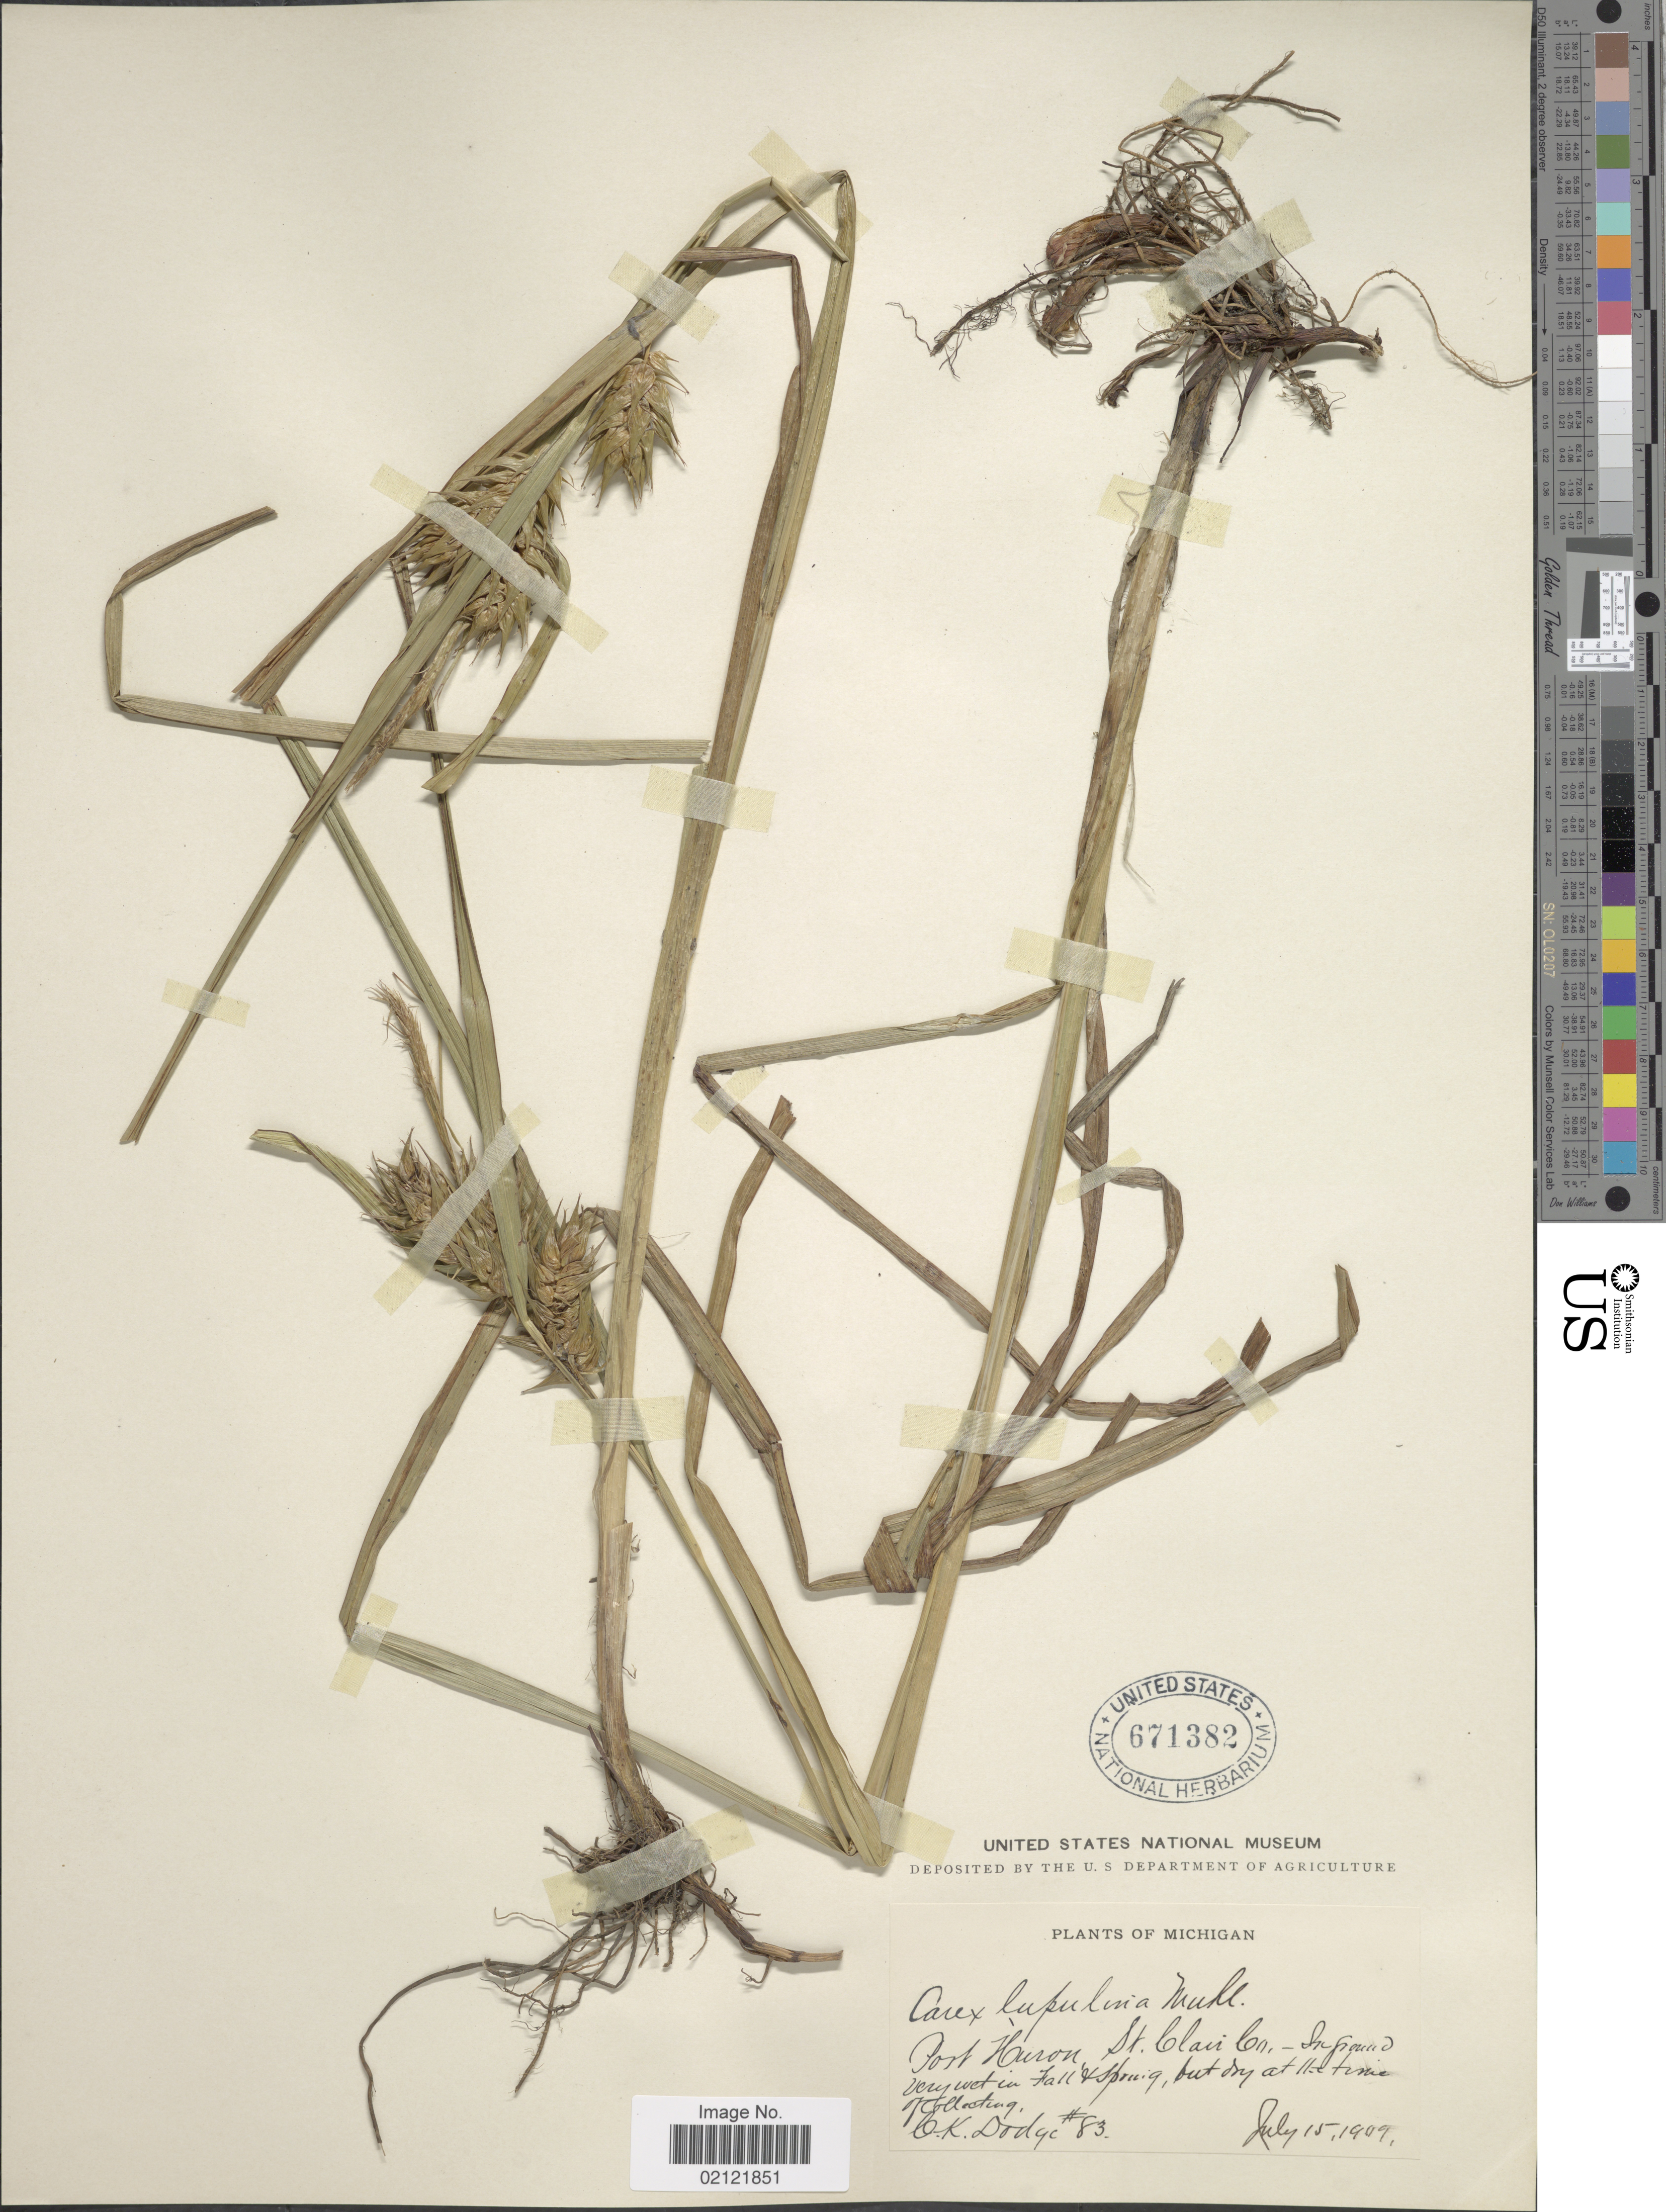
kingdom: Plantae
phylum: Tracheophyta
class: Liliopsida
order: Poales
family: Cyperaceae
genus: Carex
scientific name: Carex lupulina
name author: Muhl. ex Willd.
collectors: C. Dodge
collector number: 83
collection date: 1909-07-15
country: United States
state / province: Michigan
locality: Port Huron, St. Clair Co.- In ground very wet in Fall Spring, but on dry at the time of collecting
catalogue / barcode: US 671382